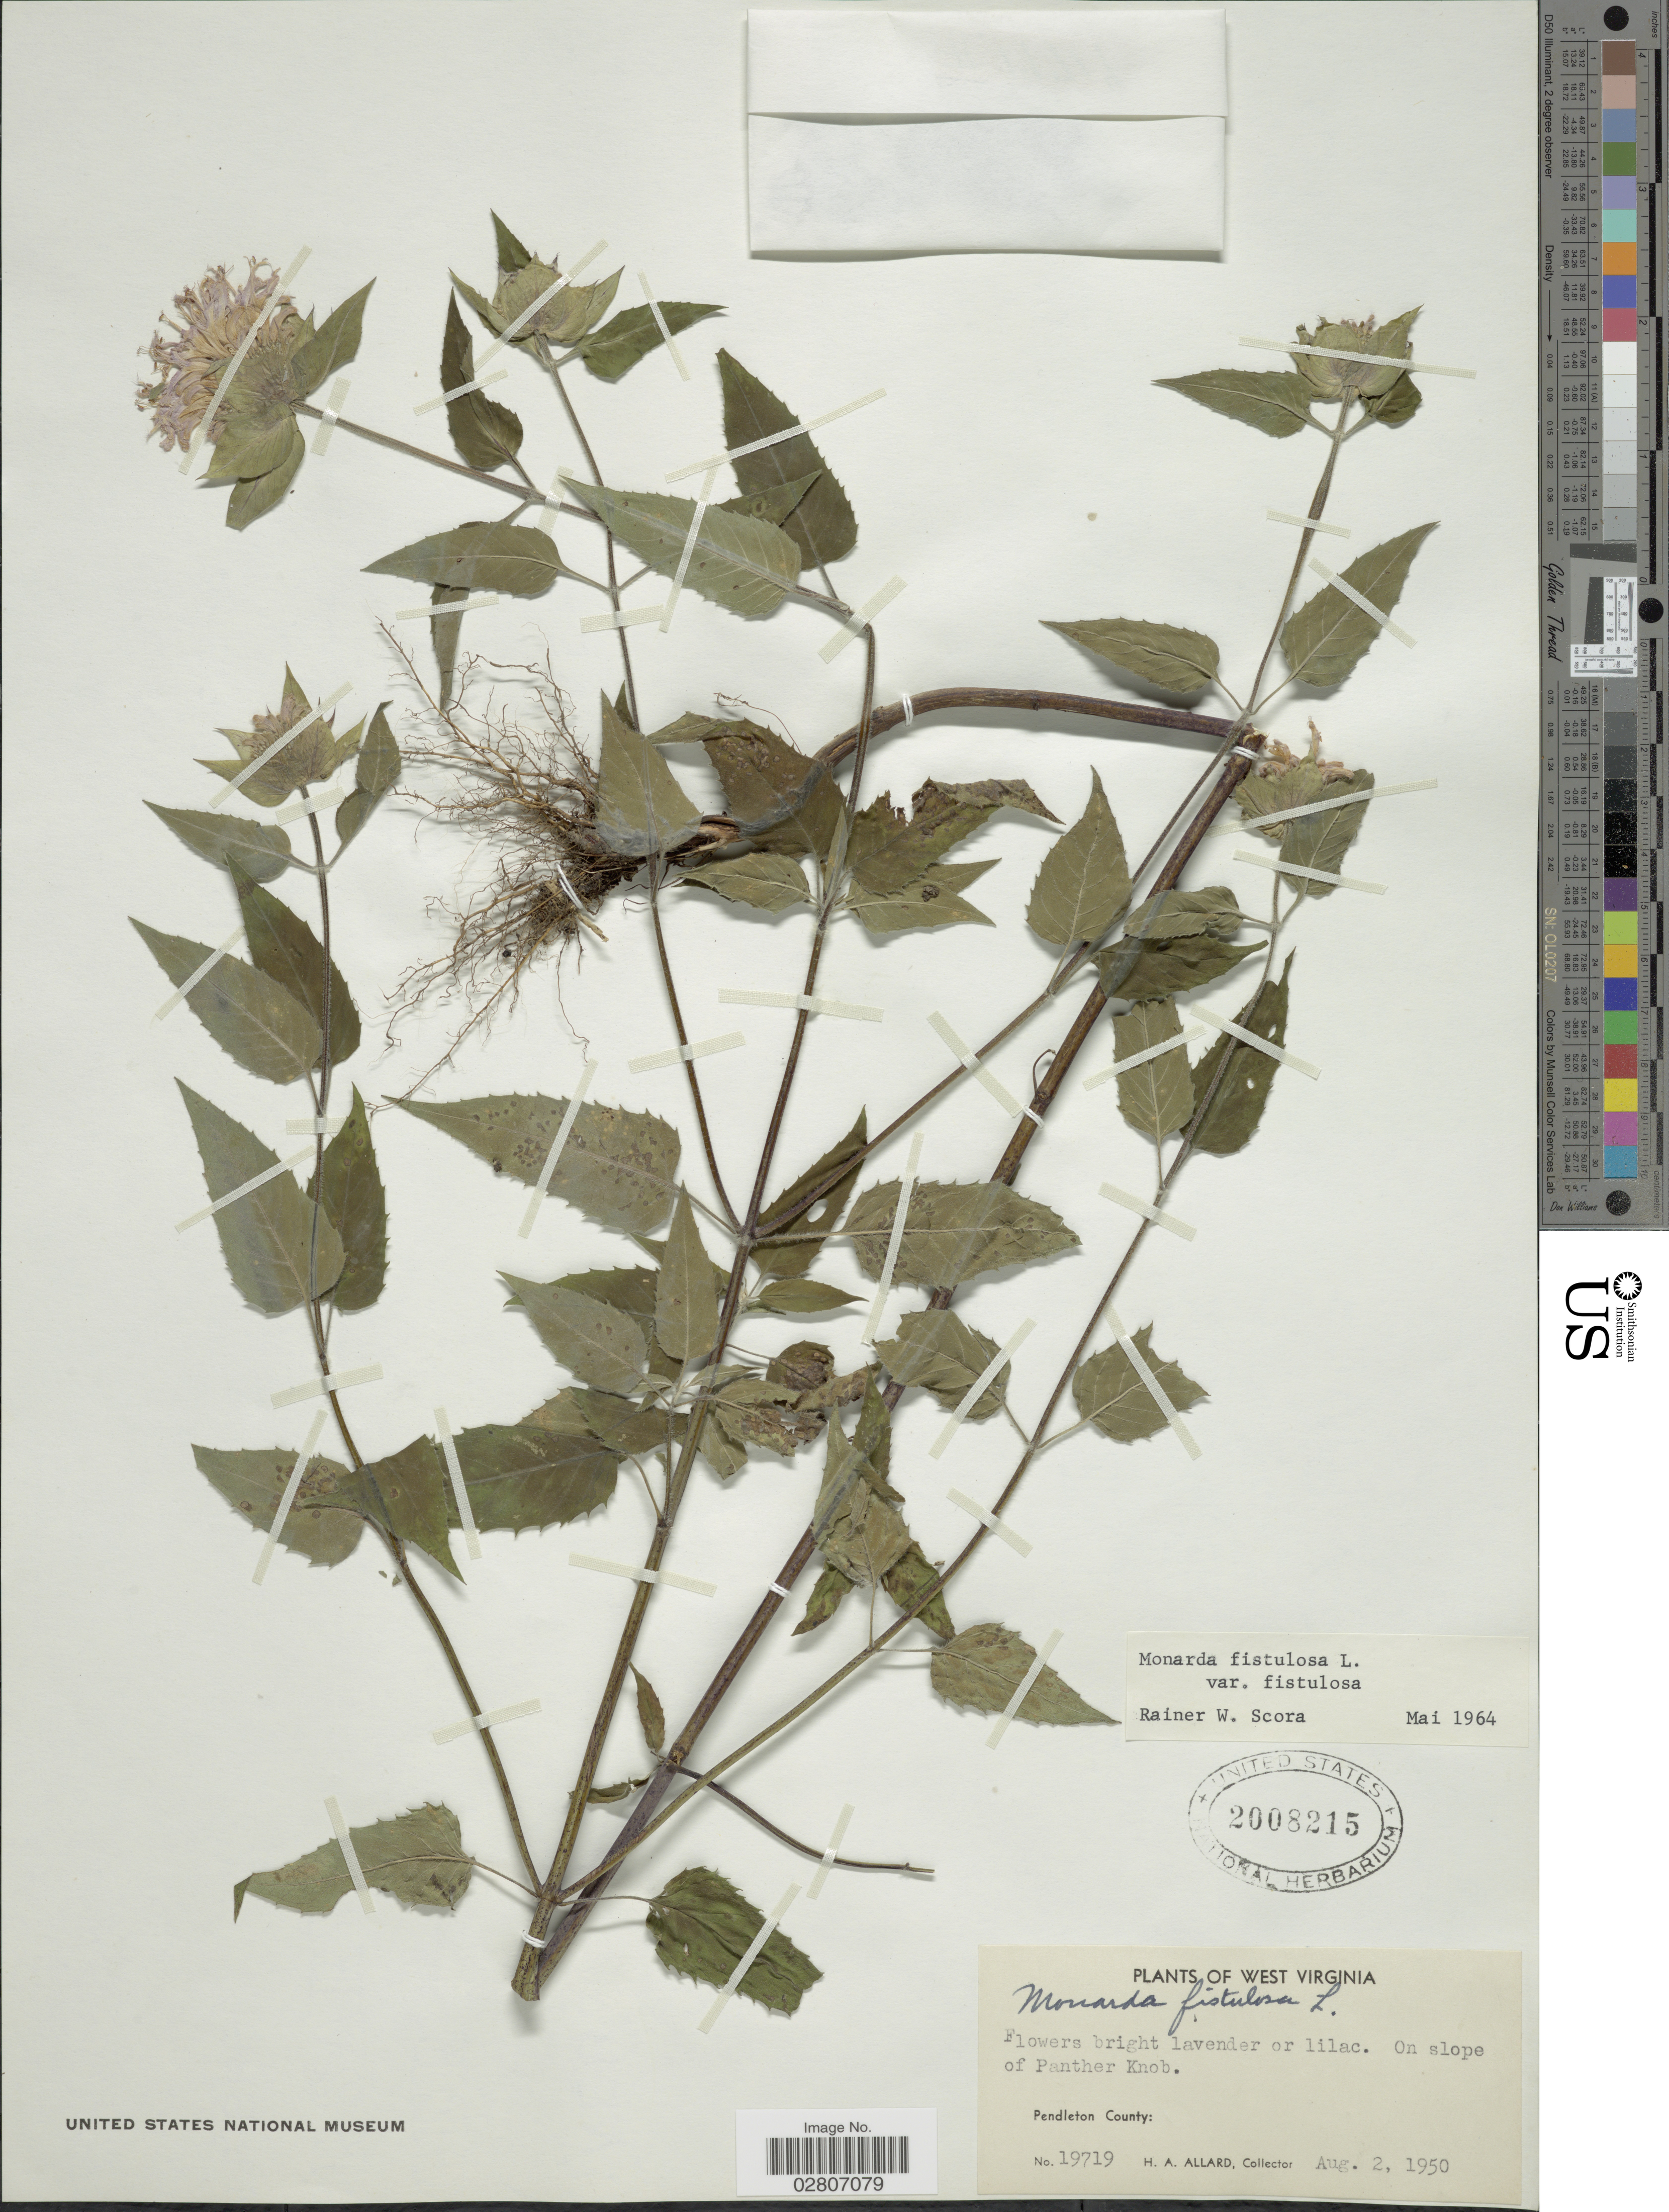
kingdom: Plantae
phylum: Tracheophyta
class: Magnoliopsida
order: Lamiales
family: Lamiaceae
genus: Monarda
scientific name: Monarda fistulosa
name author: L.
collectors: H. A. Allard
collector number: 19719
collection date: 1950-08-02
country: United States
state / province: West Virginia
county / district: Pendleton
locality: On slope of Panther Knob. Pendleton County.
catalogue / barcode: US 2008215